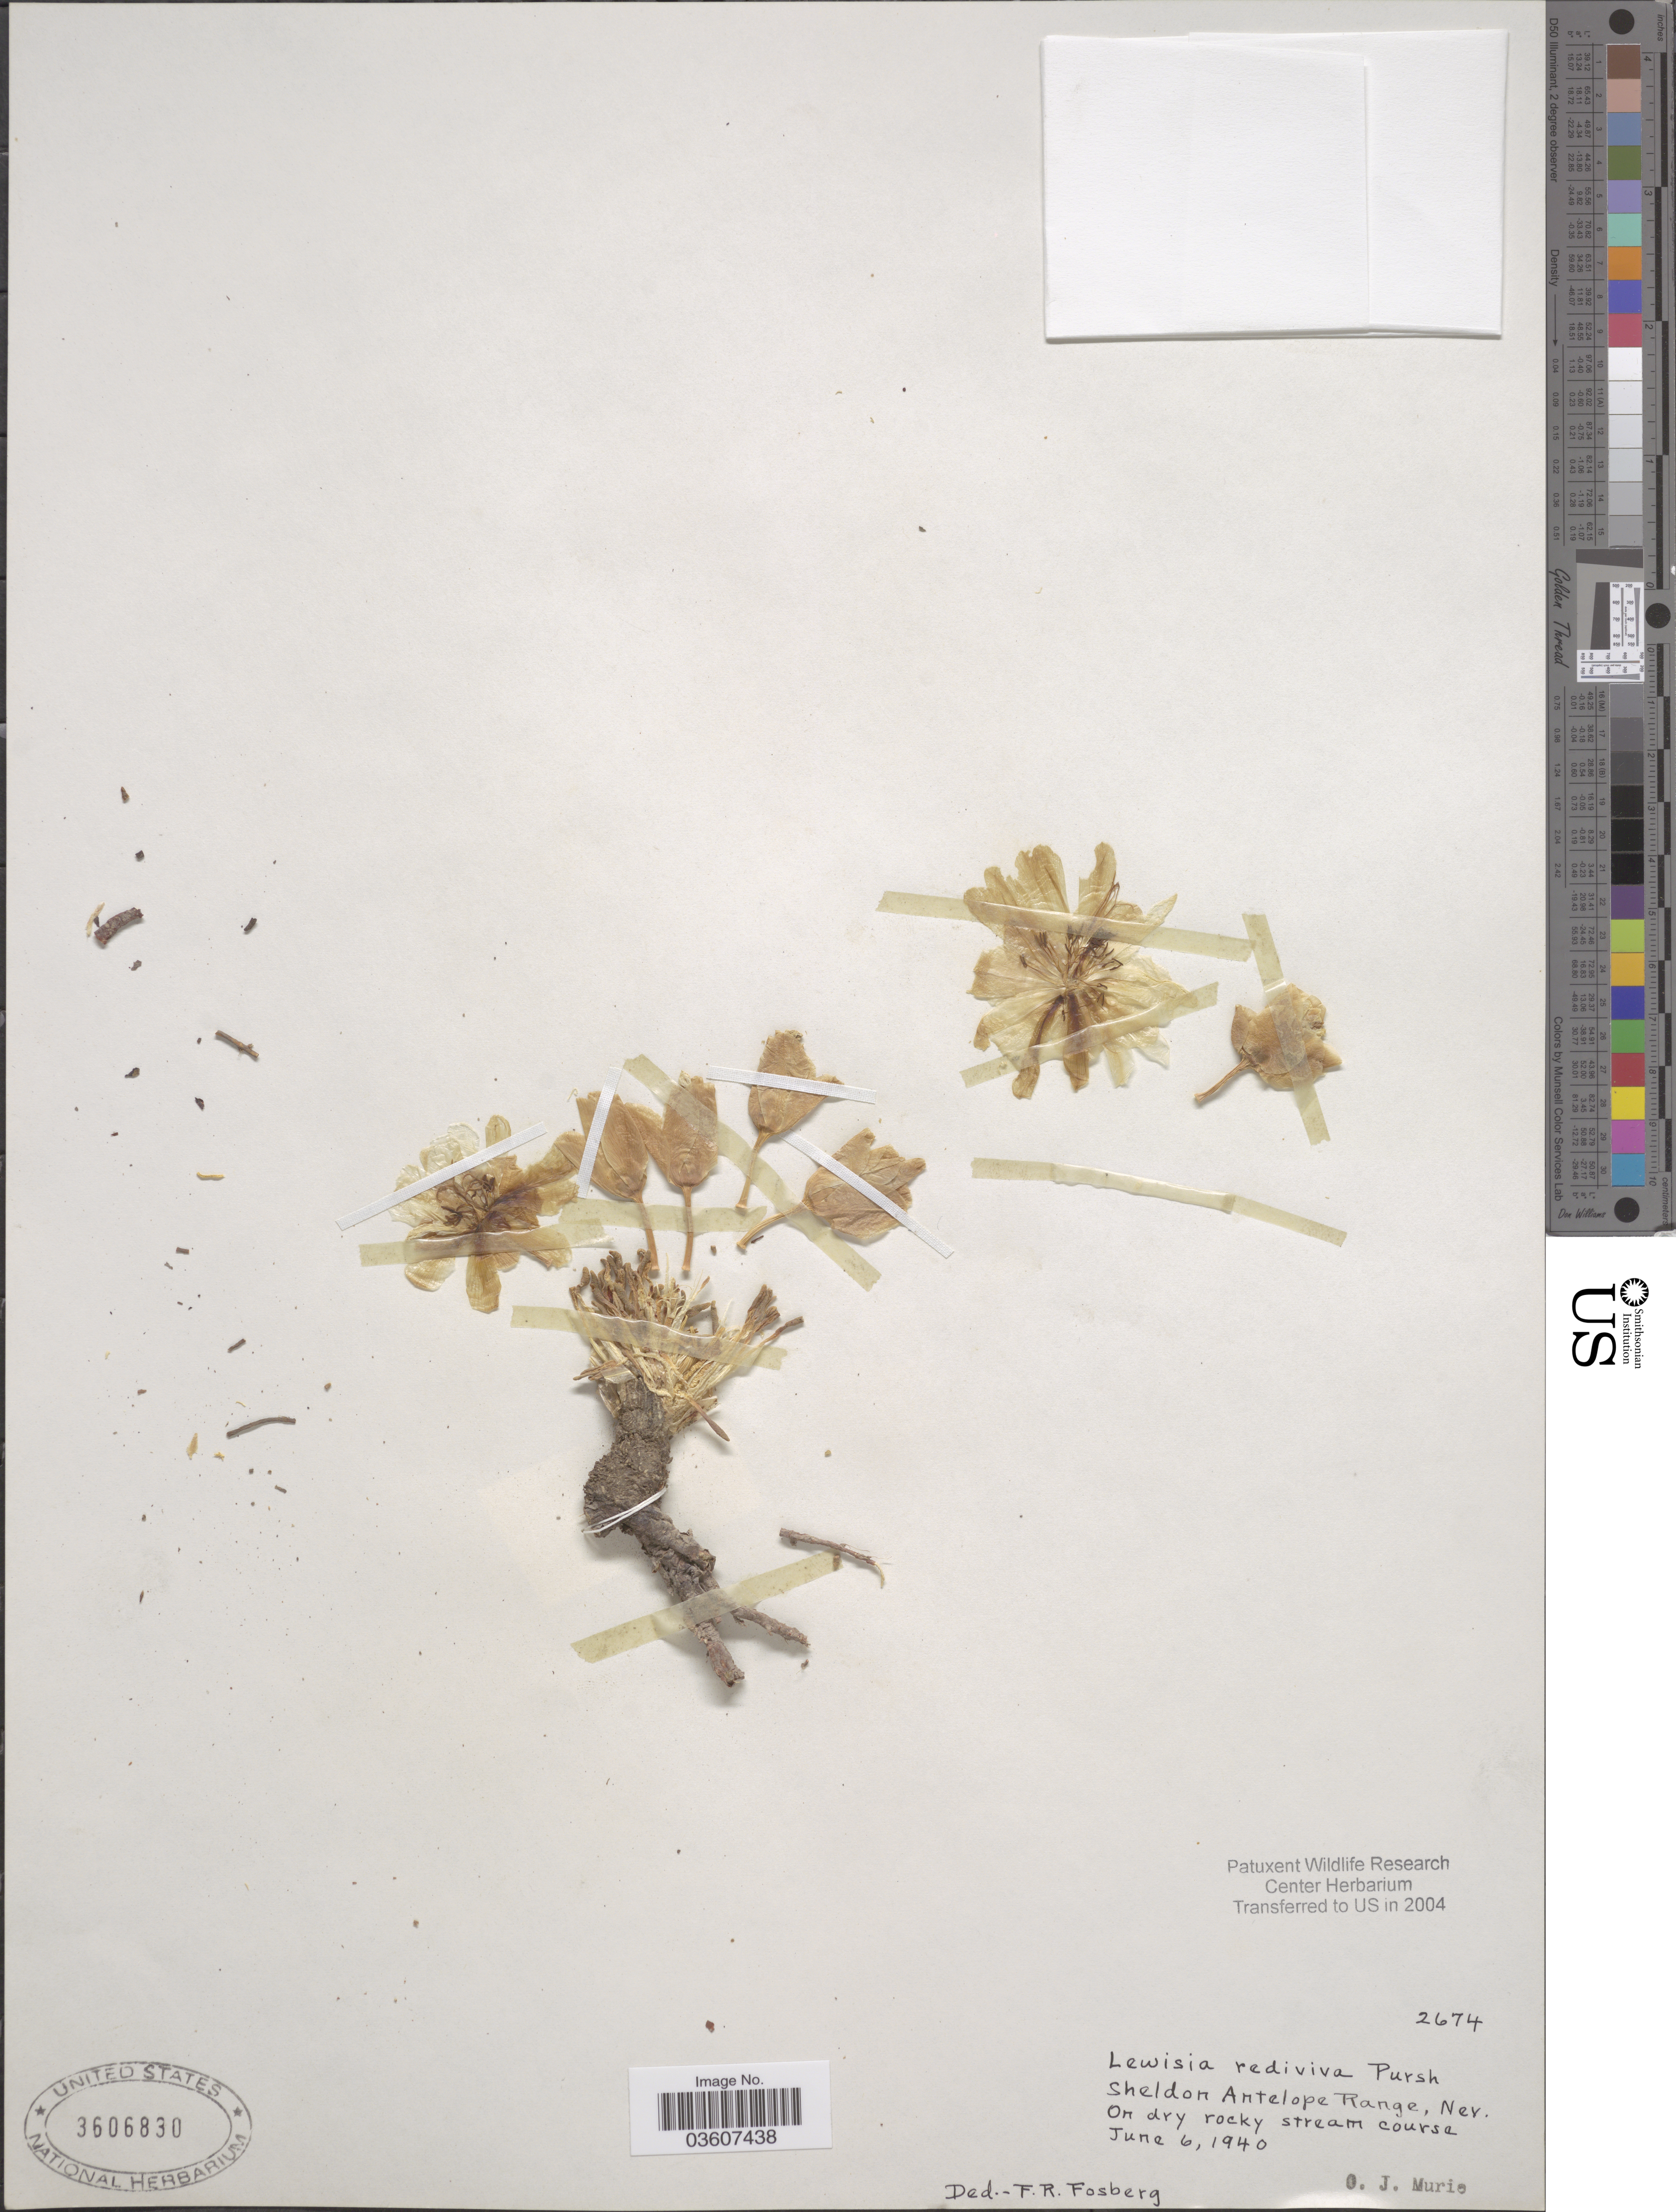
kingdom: Plantae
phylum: Tracheophyta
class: Magnoliopsida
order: Caryophyllales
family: Montiaceae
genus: Lewisia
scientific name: Lewisia rediviva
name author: Pursh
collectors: O. Murie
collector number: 2674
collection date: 1940-06-06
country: United States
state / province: Nevada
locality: Sheldon Antelope Range.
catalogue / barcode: US 3606830